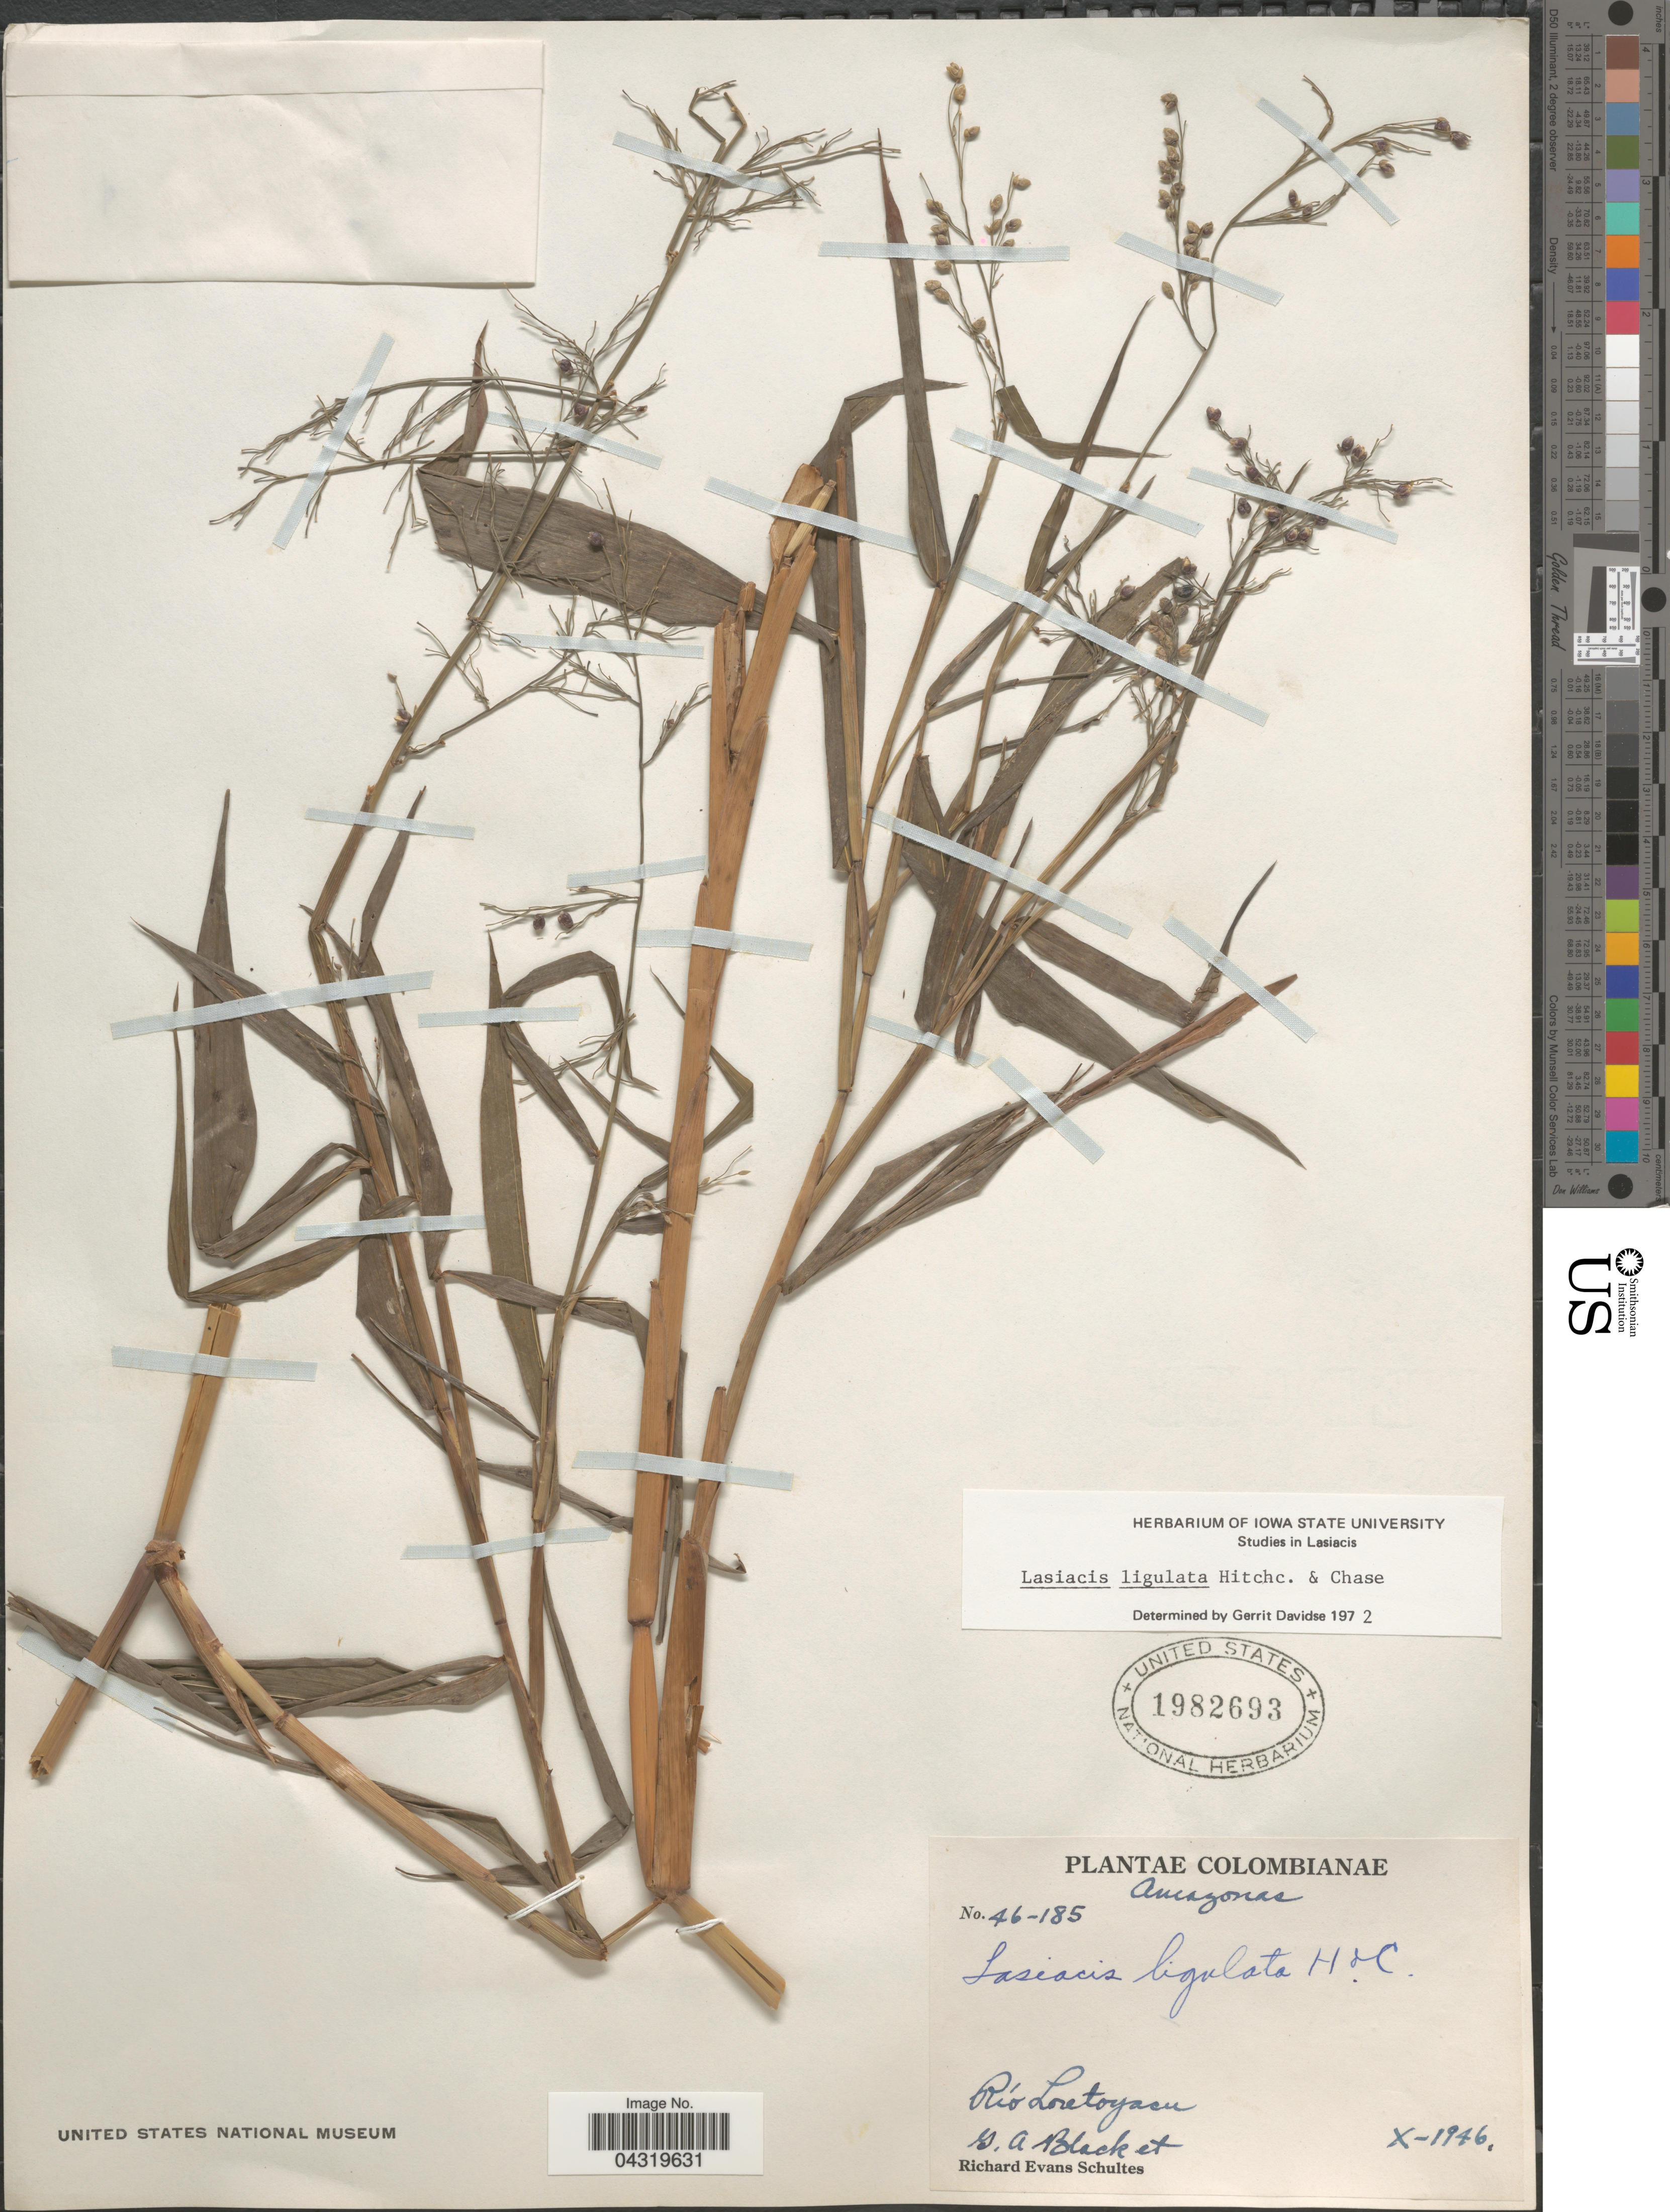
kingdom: Plantae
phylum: Tracheophyta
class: Liliopsida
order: Poales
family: Poaceae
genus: Lasiacis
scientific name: Lasiacis ligulata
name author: Hitchc. & Chase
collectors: G. A. Black & R. E. Schultes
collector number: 46-185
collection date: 1946-10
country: Colombia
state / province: Amazônas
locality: Río Loretoyacu.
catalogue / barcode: US 1982693